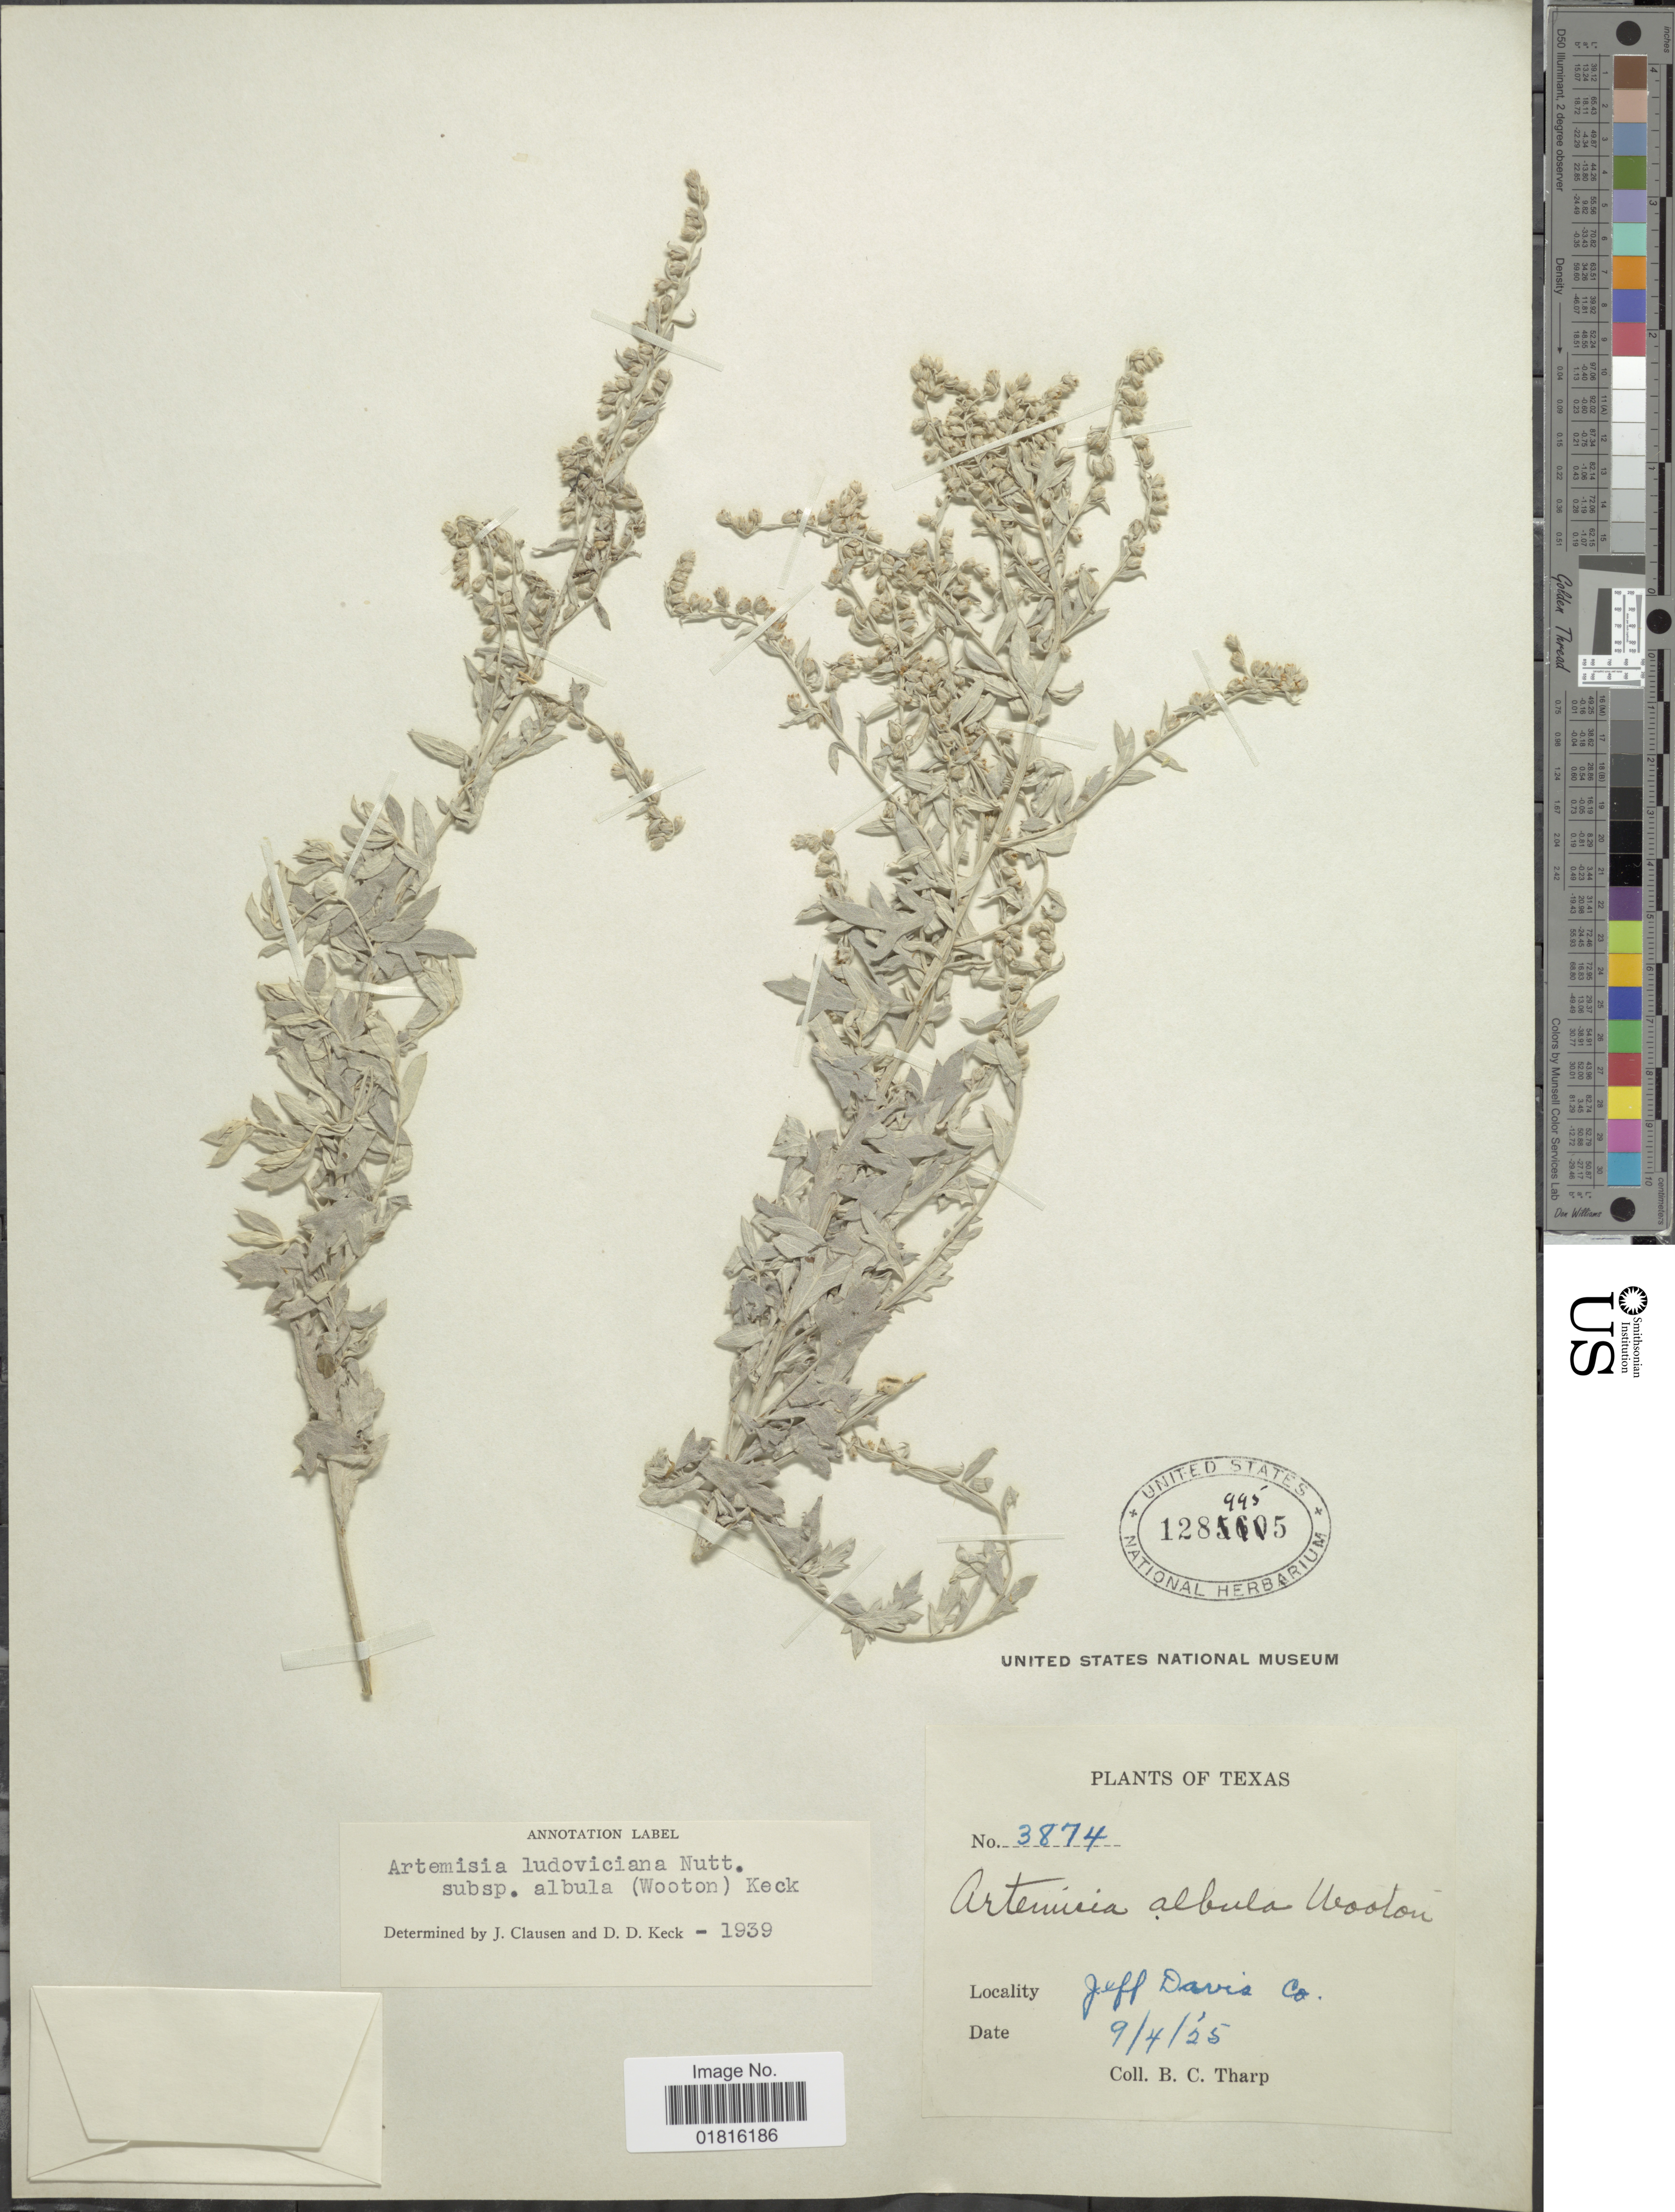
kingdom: Plantae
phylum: Tracheophyta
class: Magnoliopsida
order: Asterales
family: Asteraceae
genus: Artemisia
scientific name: Artemisia ludoviciana subsp. albula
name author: (Wooton) D.D. Keck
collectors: B. C. Tharp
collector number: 3874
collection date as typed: Transcribed d/m/y: 4/9/25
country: United States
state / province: Texas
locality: Jeff Davis Co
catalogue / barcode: US 128995